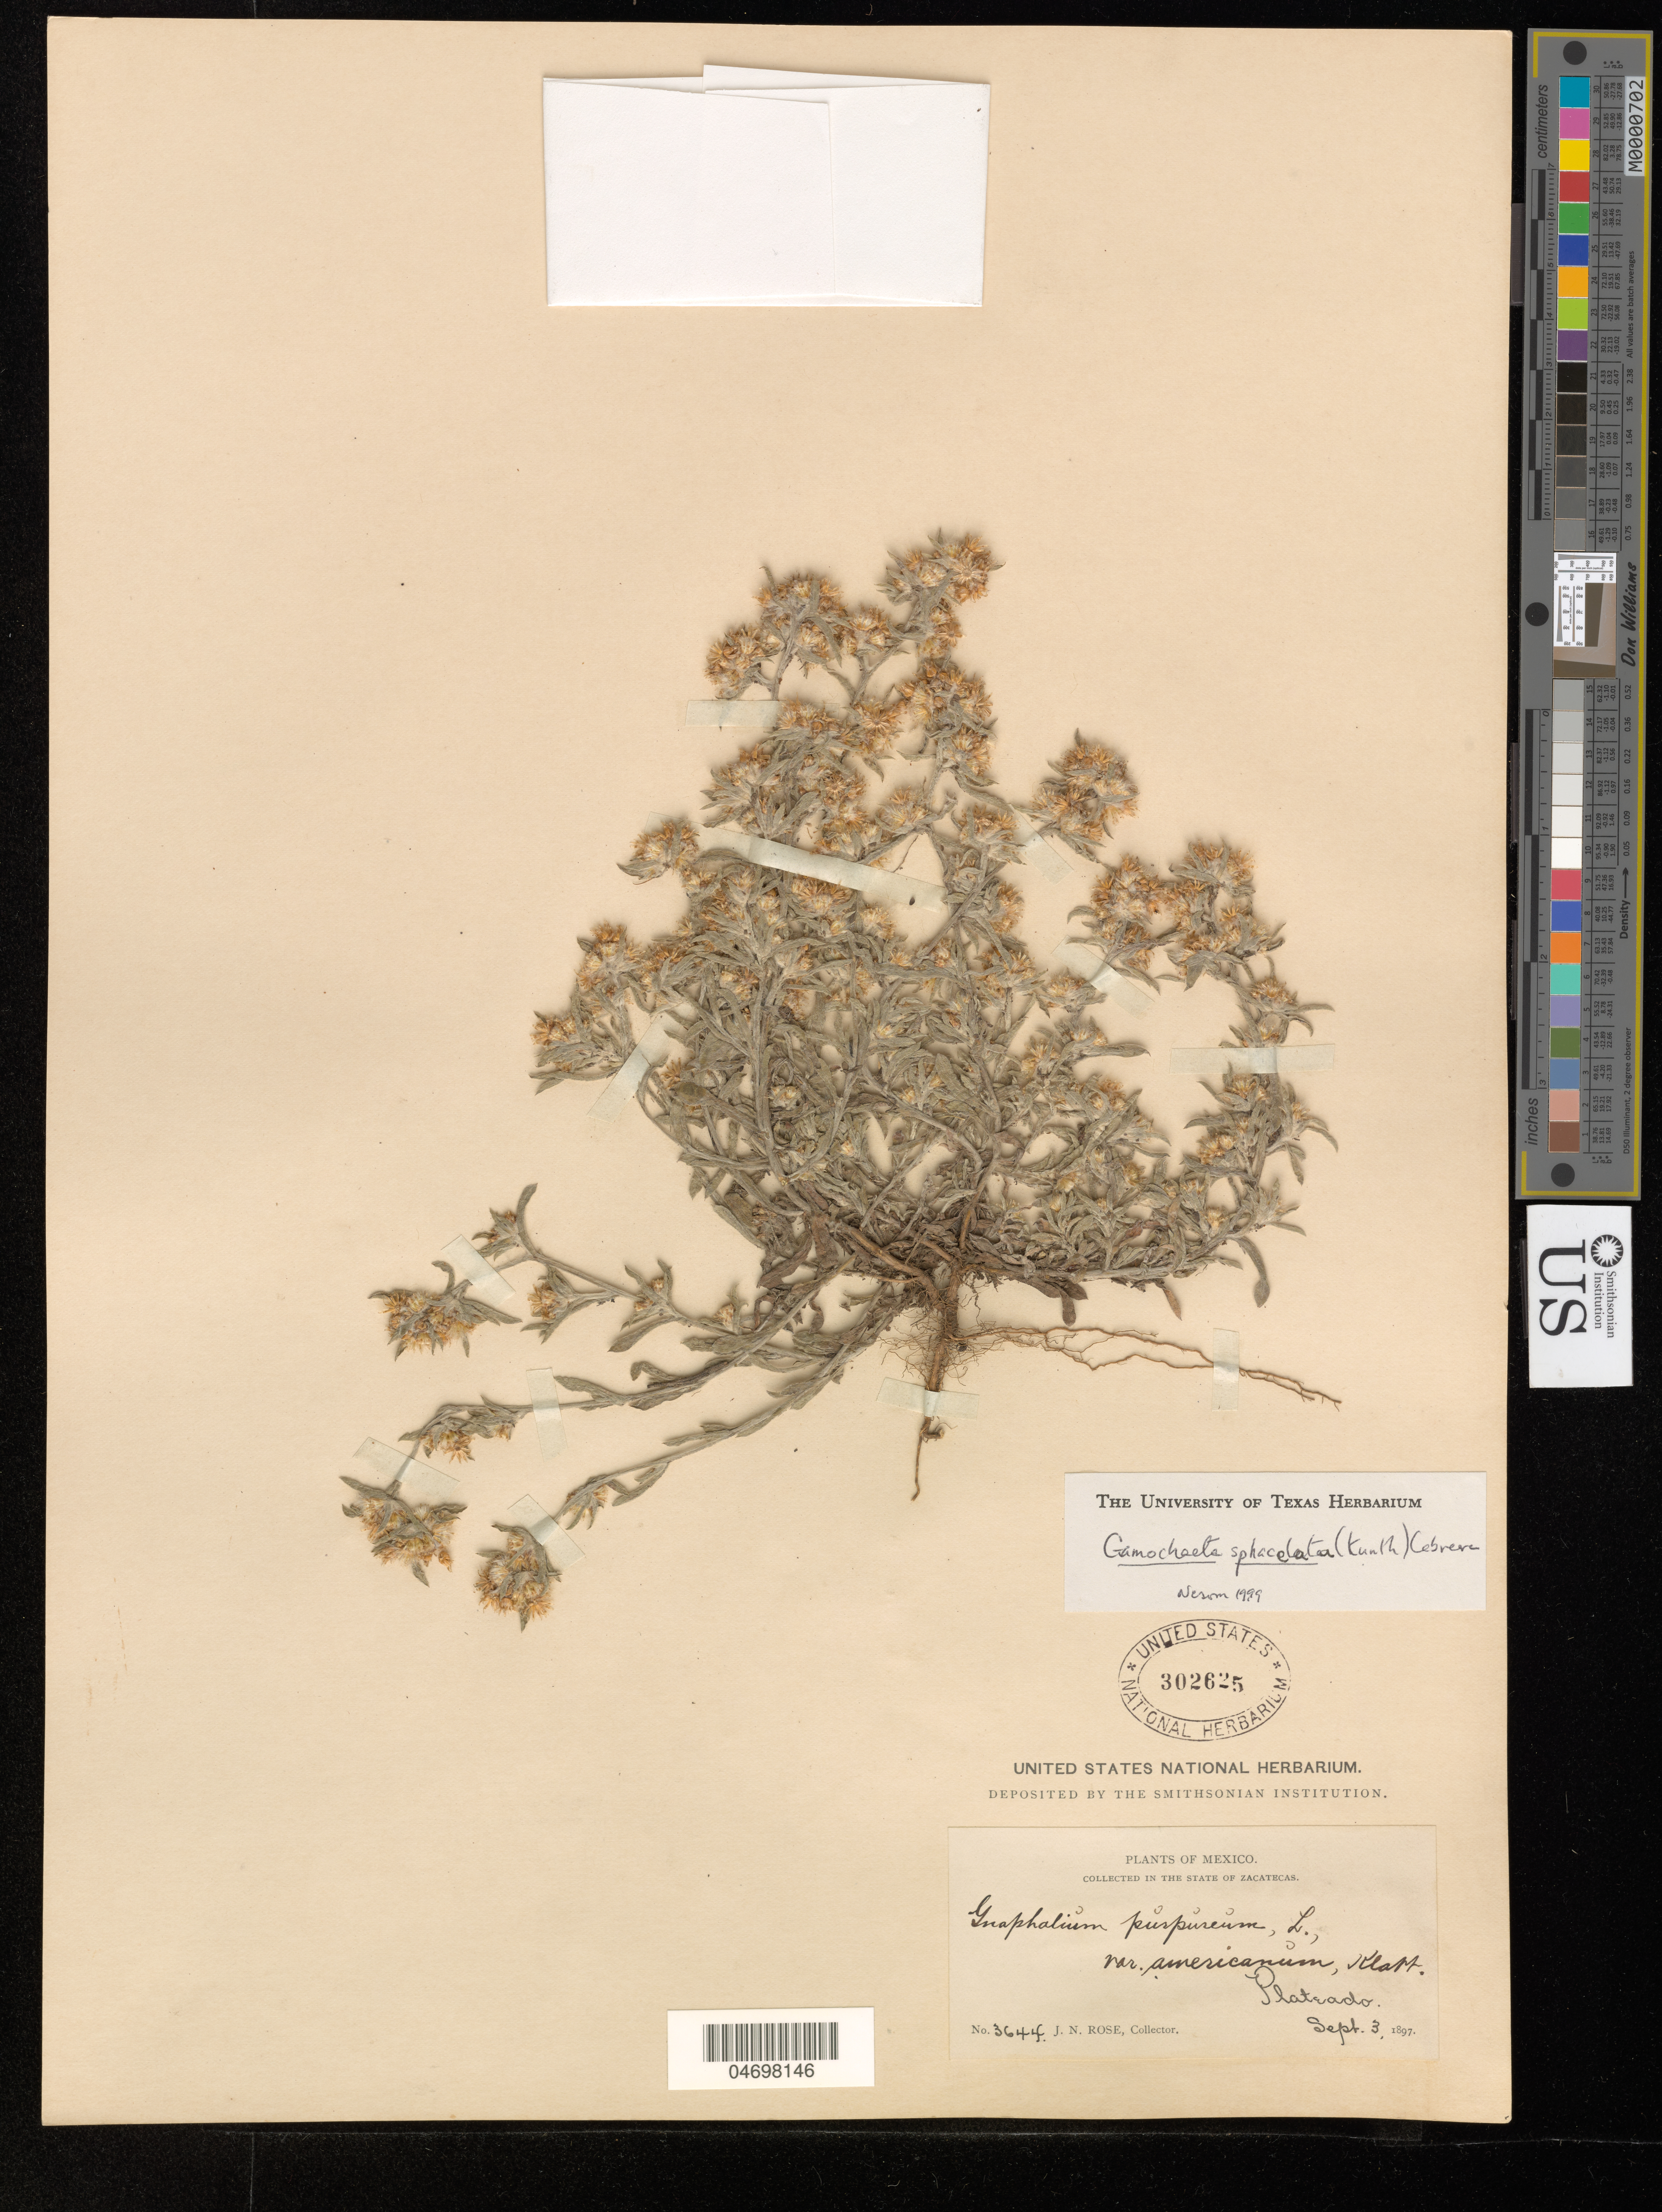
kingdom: Plantae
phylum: Tracheophyta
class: Magnoliopsida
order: Asterales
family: Asteraceae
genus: Gamochaeta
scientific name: Gamochaeta sphacelata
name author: (Kunth) Cabrera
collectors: J. N. Rose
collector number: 3644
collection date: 1897-09-03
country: Mexico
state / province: Zacatecas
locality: Plateado.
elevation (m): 2621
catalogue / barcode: US 302625